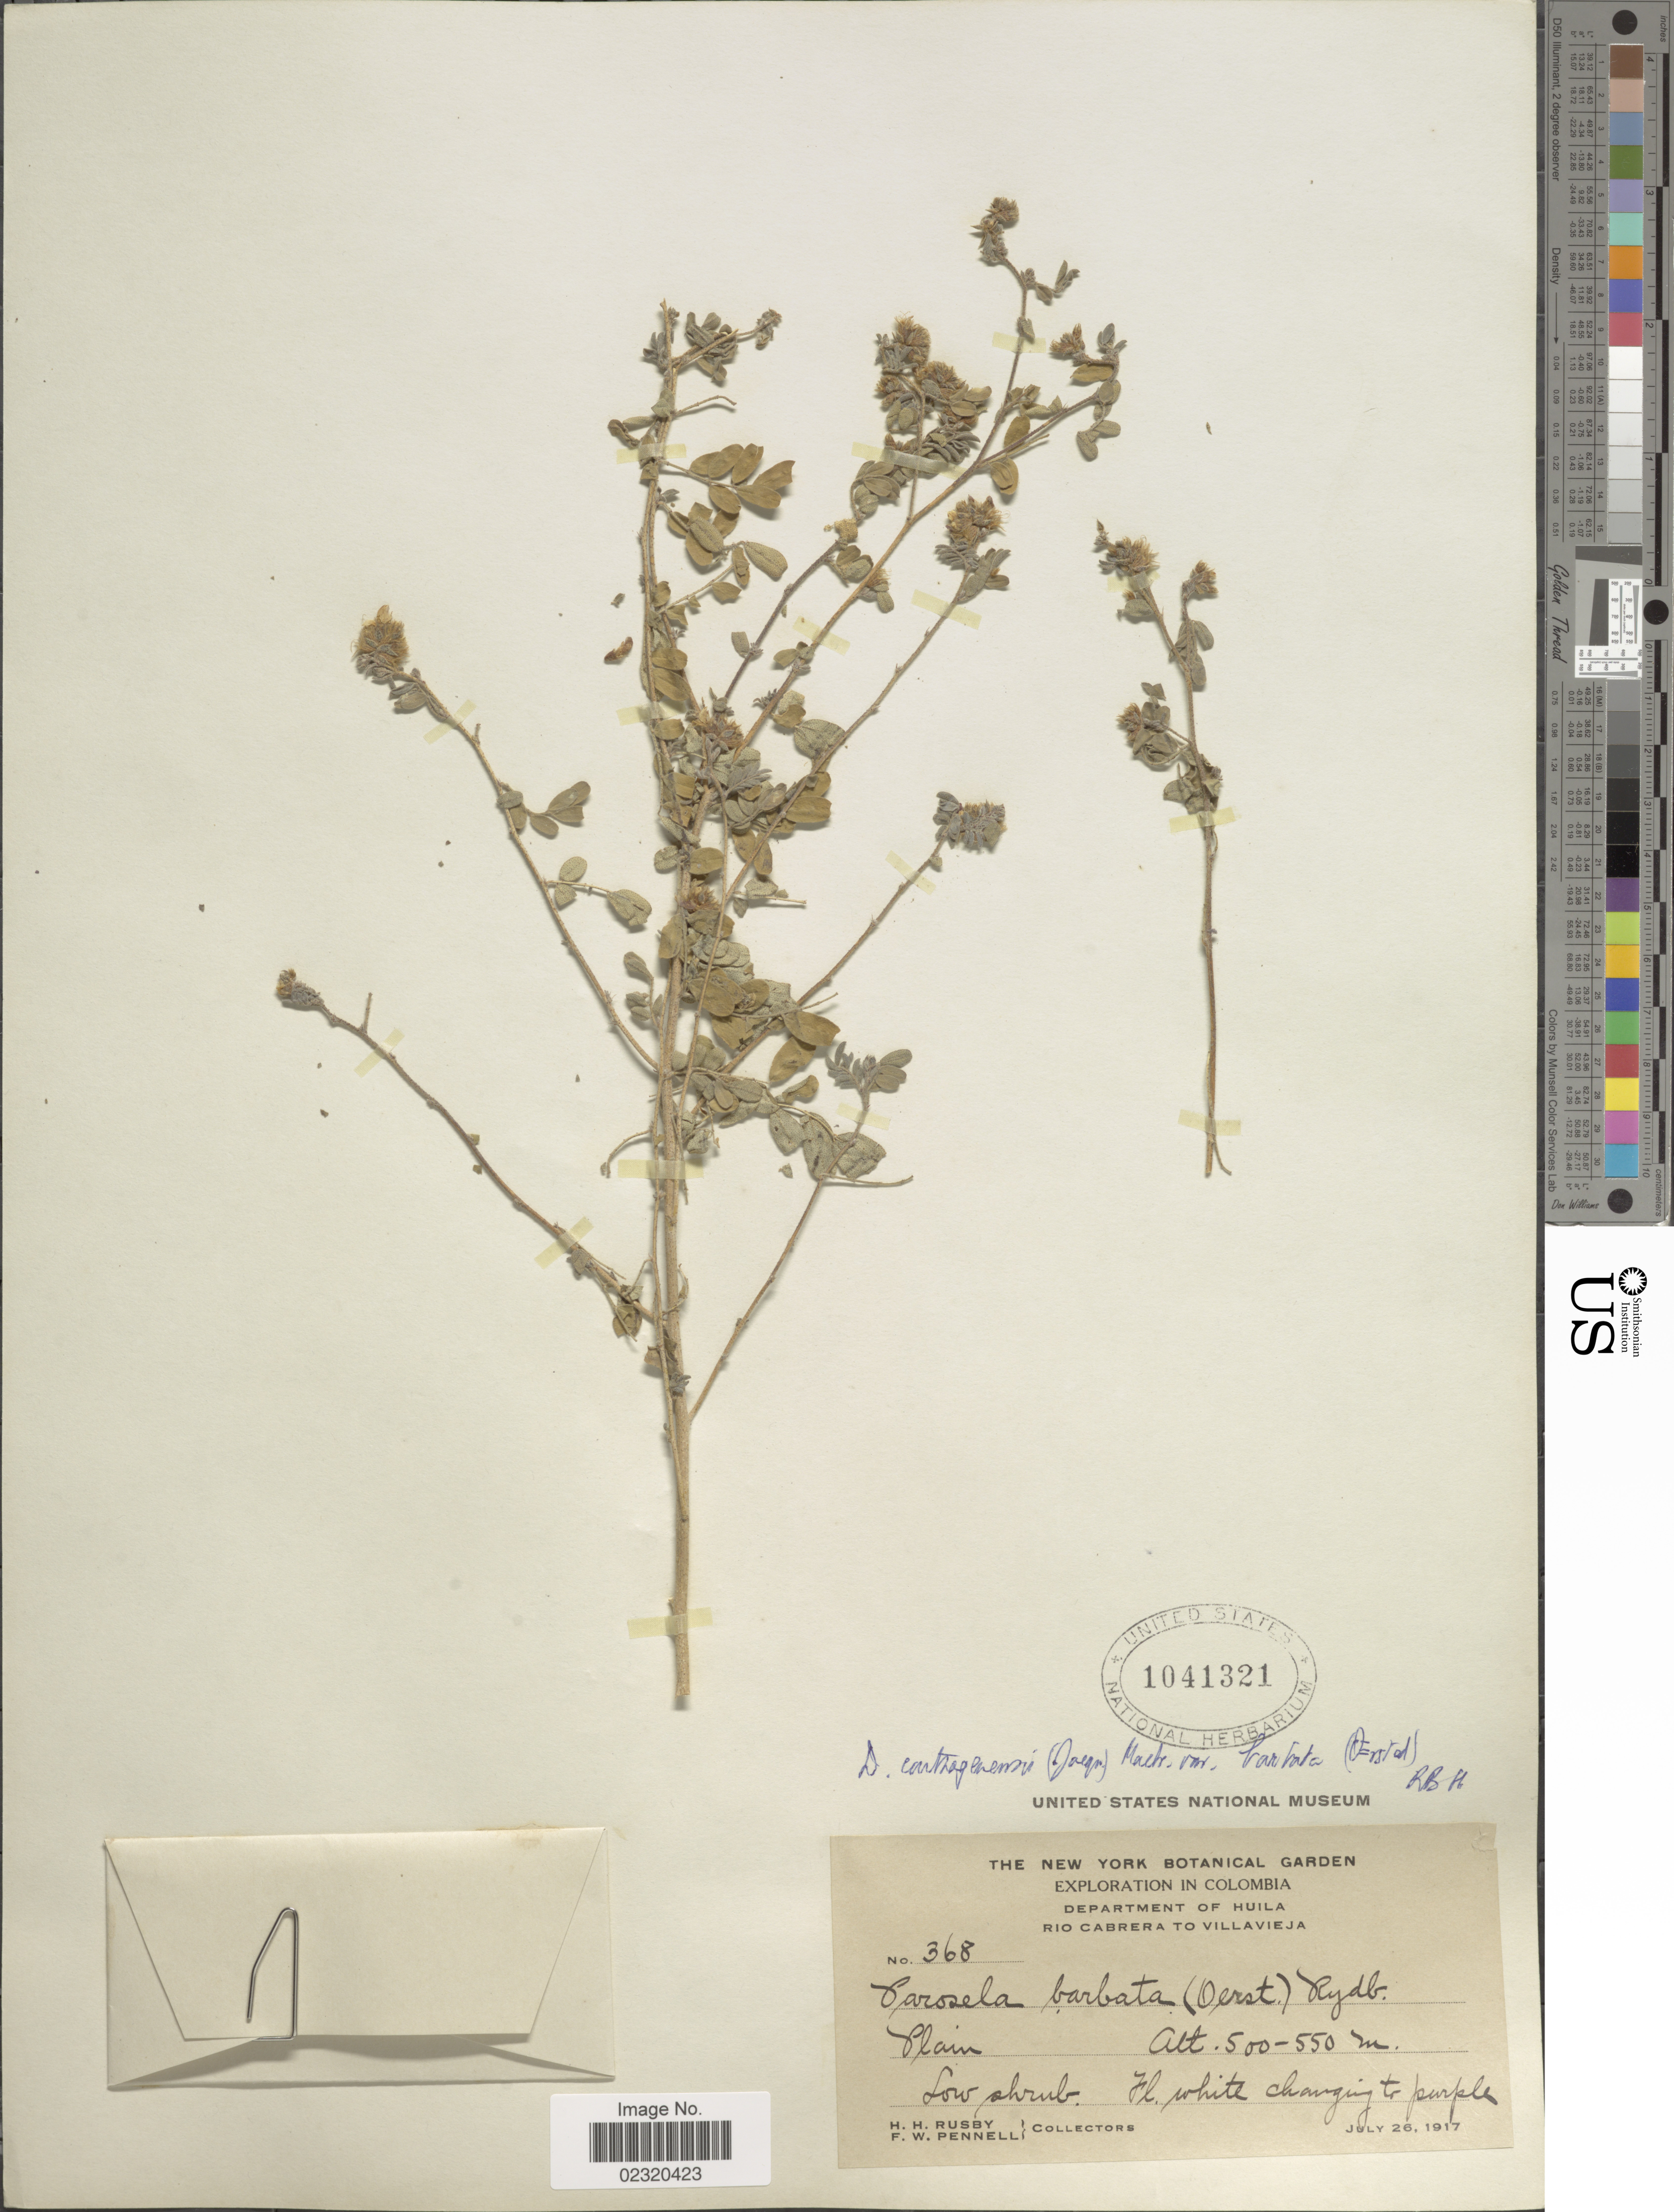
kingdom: Plantae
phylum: Tracheophyta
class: Magnoliopsida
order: Fabales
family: Fabaceae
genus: Dalea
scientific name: Dalea carthagenensis var. barbata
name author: (Oerst.) Barneby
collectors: H. H. Rusby & F. W. Pennell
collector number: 368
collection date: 1917-07-26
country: Colombia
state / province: Huila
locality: Rio Cabrera to Villavieja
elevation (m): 500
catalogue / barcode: US 1041321